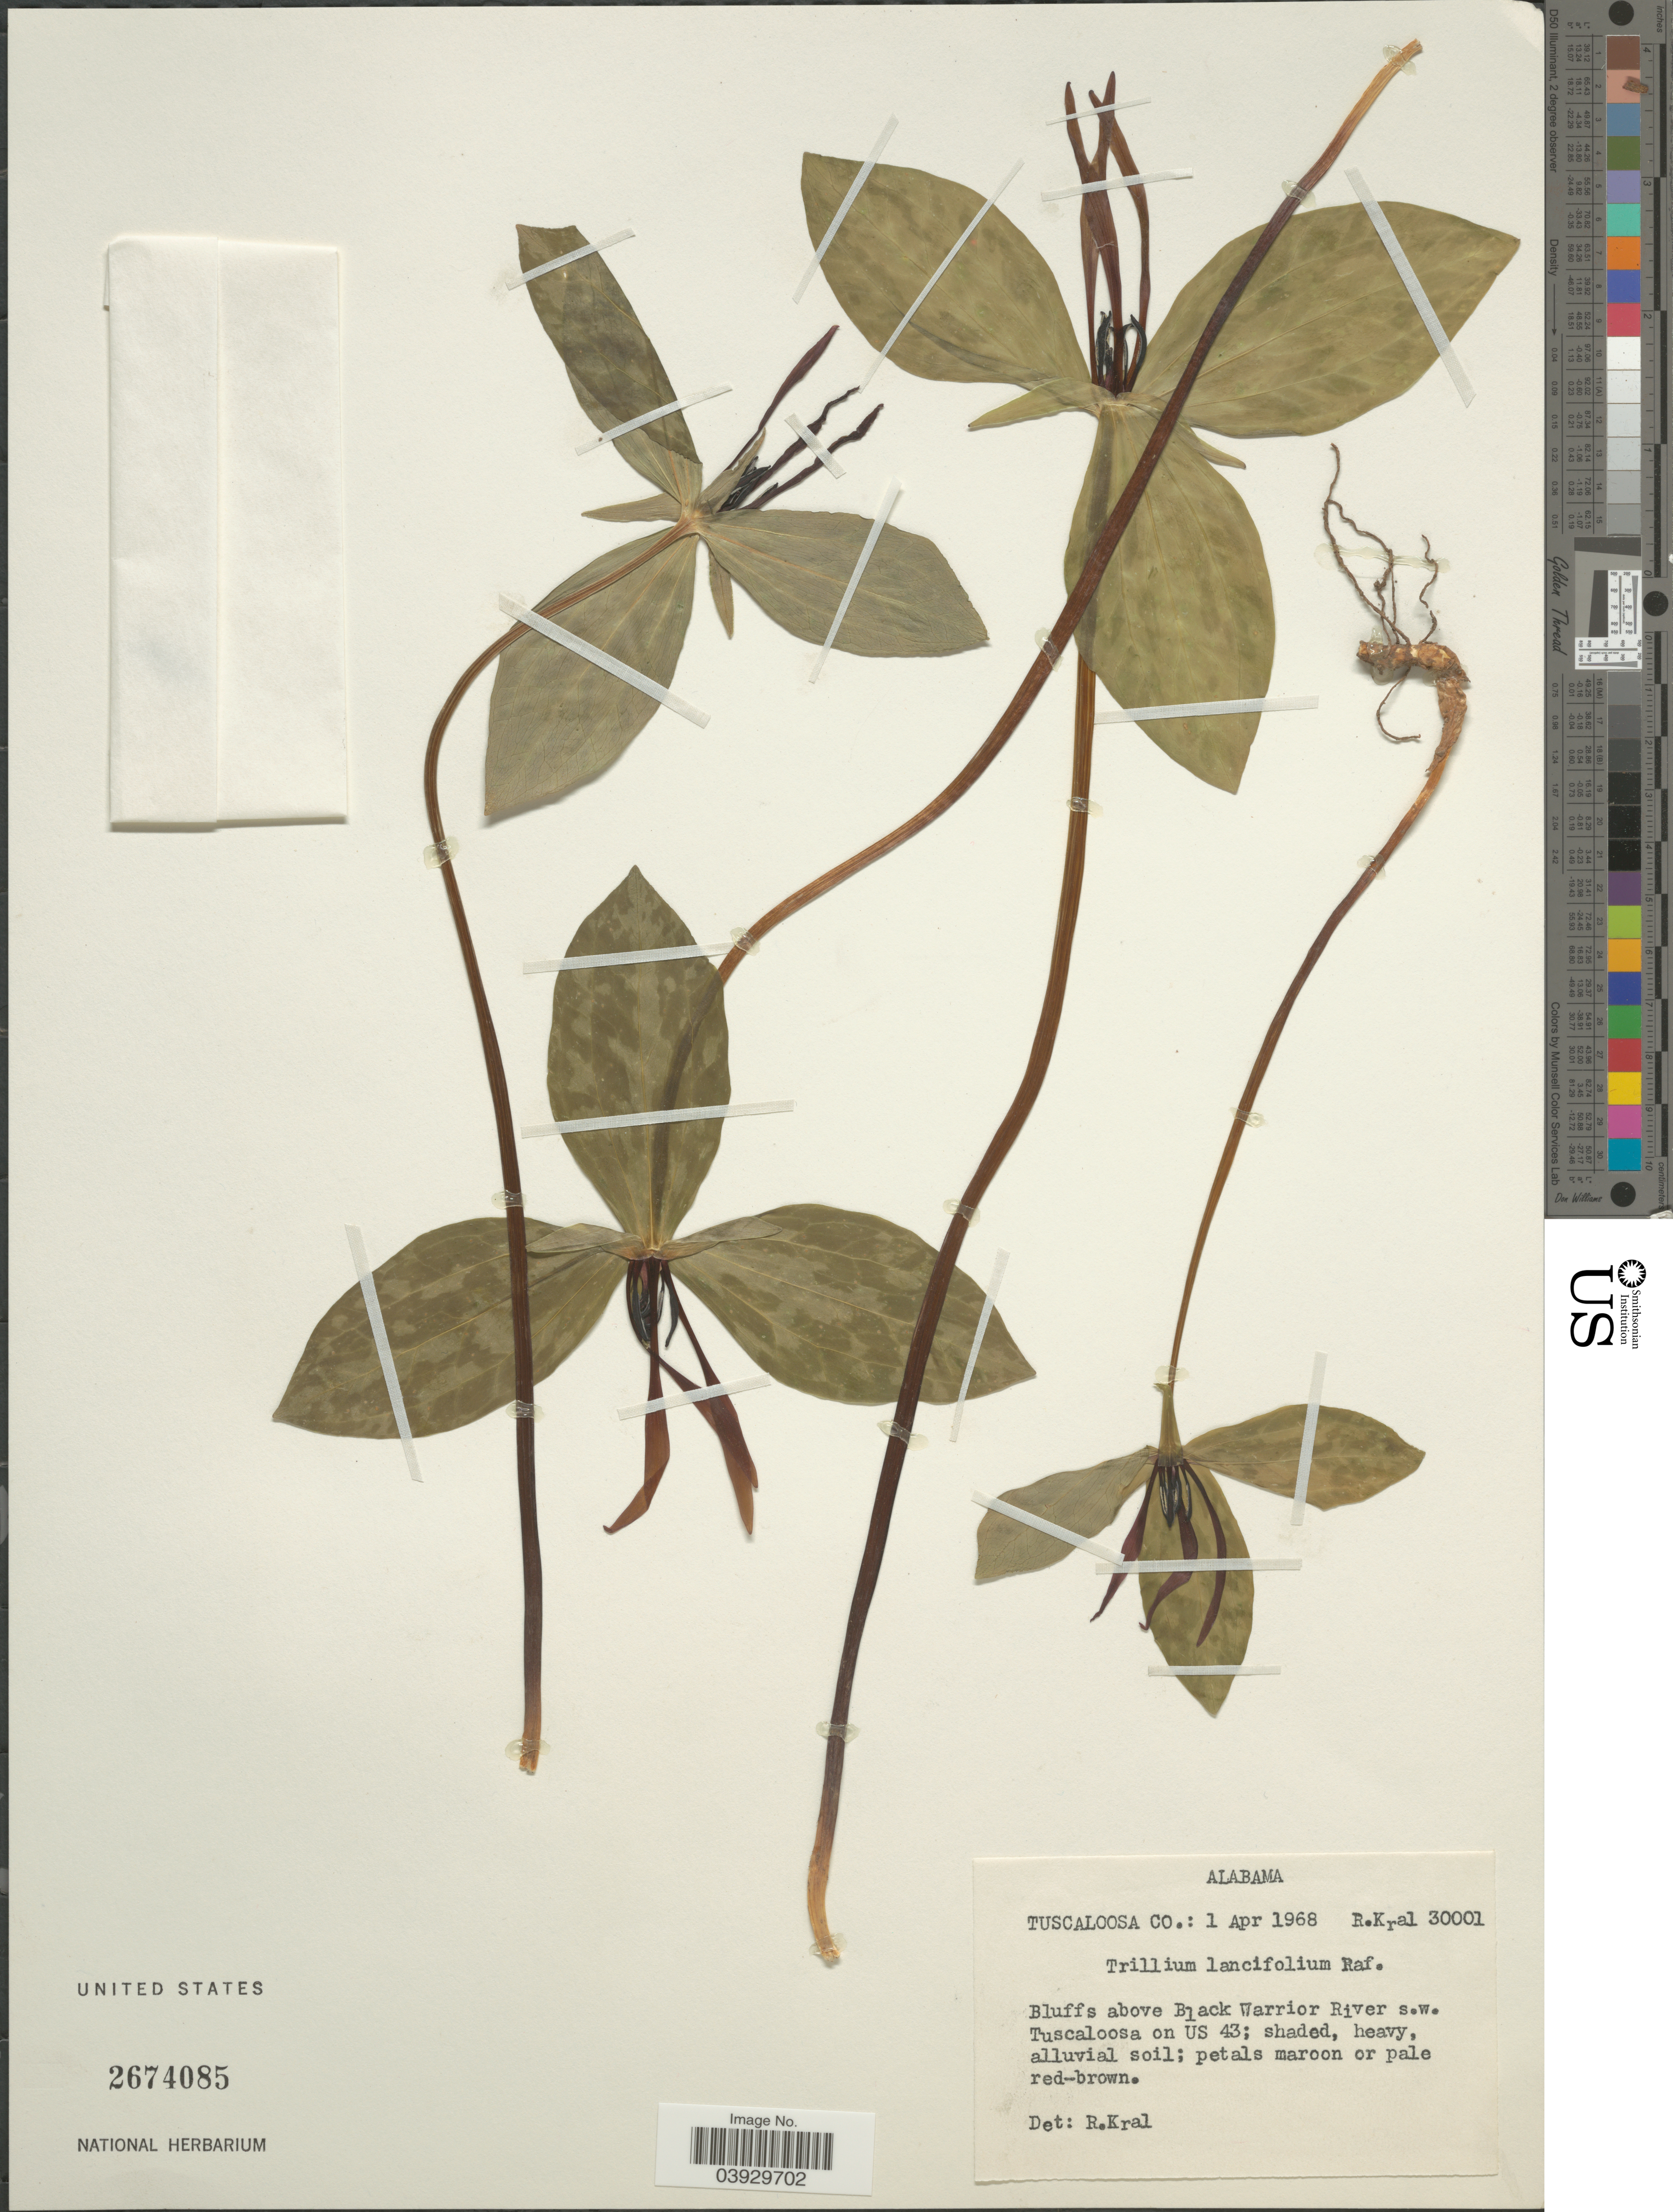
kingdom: Plantae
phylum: Tracheophyta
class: Liliopsida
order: Liliales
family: Melanthiaceae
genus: Trillium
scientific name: Trillium lancifolium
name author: Raf.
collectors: R. Kral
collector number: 30001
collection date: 1968-04-01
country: United States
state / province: Alabama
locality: Tuscaloosa Co. Bluffs above Black Warrior River s.w. Tuscaloosa on US 43.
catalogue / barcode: US 2674085